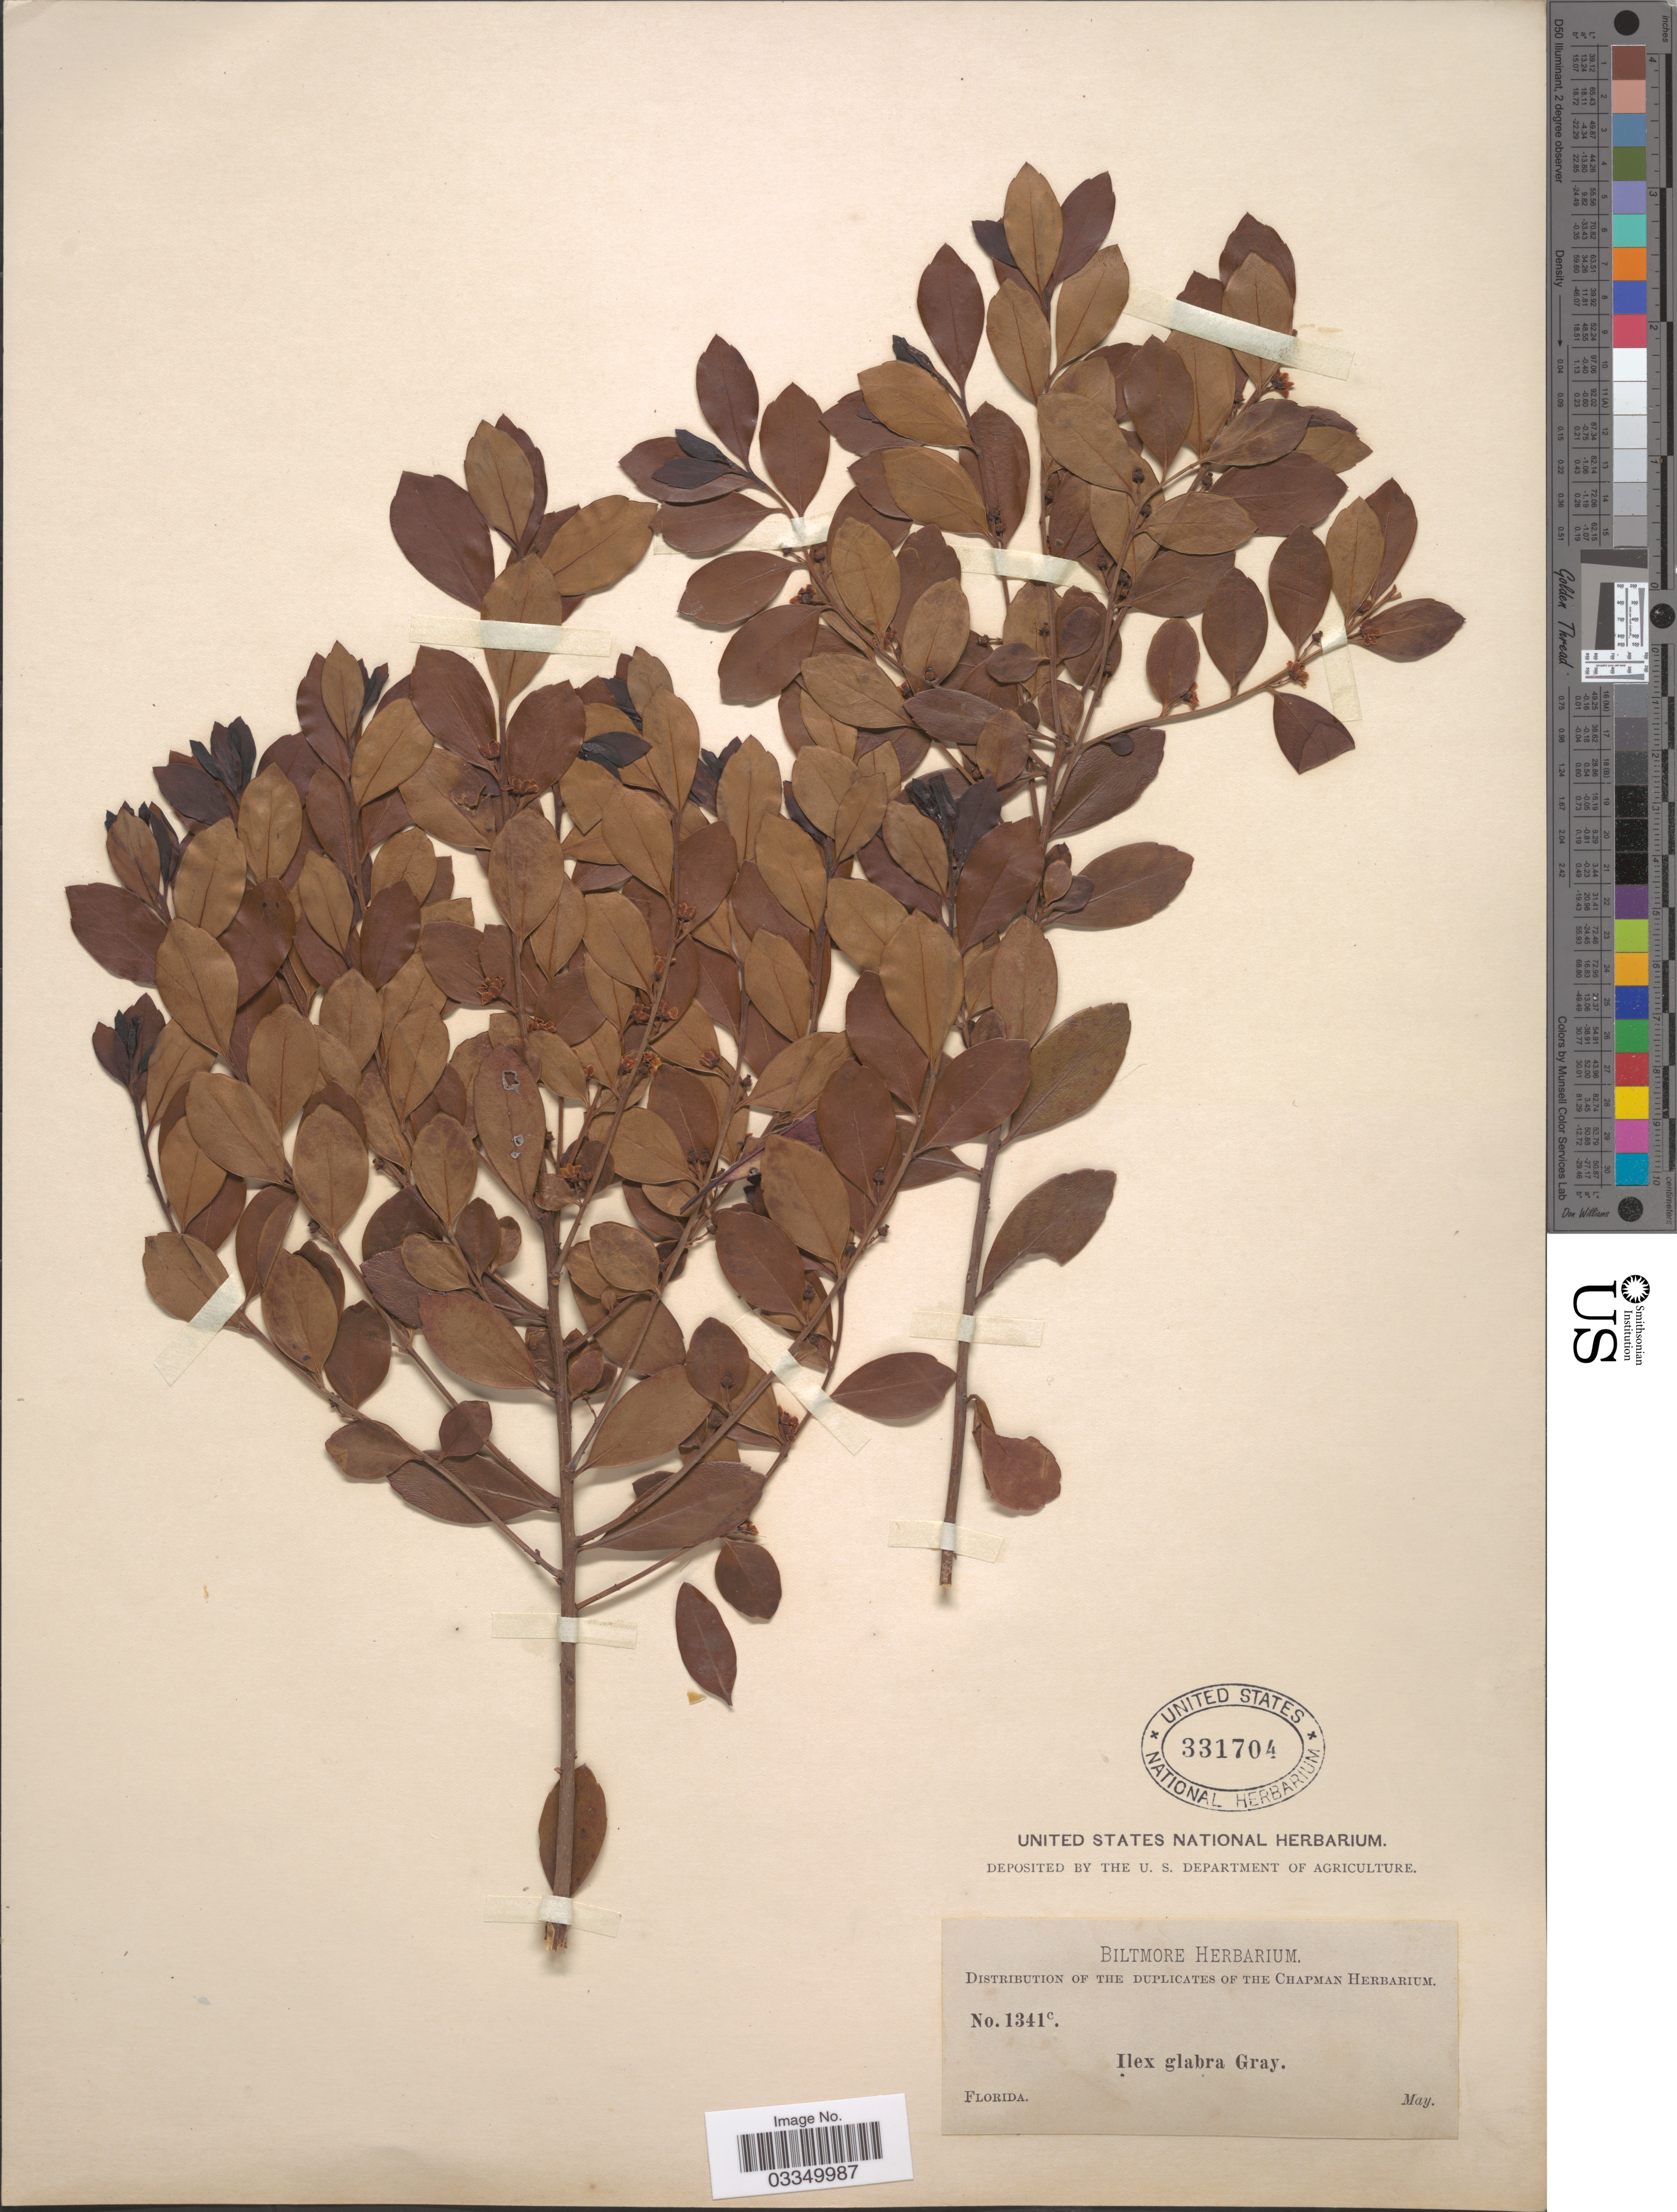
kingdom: Plantae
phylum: Tracheophyta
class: Magnoliopsida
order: Aquifoliales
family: Aquifoliaceae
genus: Ilex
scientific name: Ilex glabra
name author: (L.) A. Gray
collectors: ex herb. Biltmore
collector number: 1341c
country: United States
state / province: Florida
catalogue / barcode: US 331704